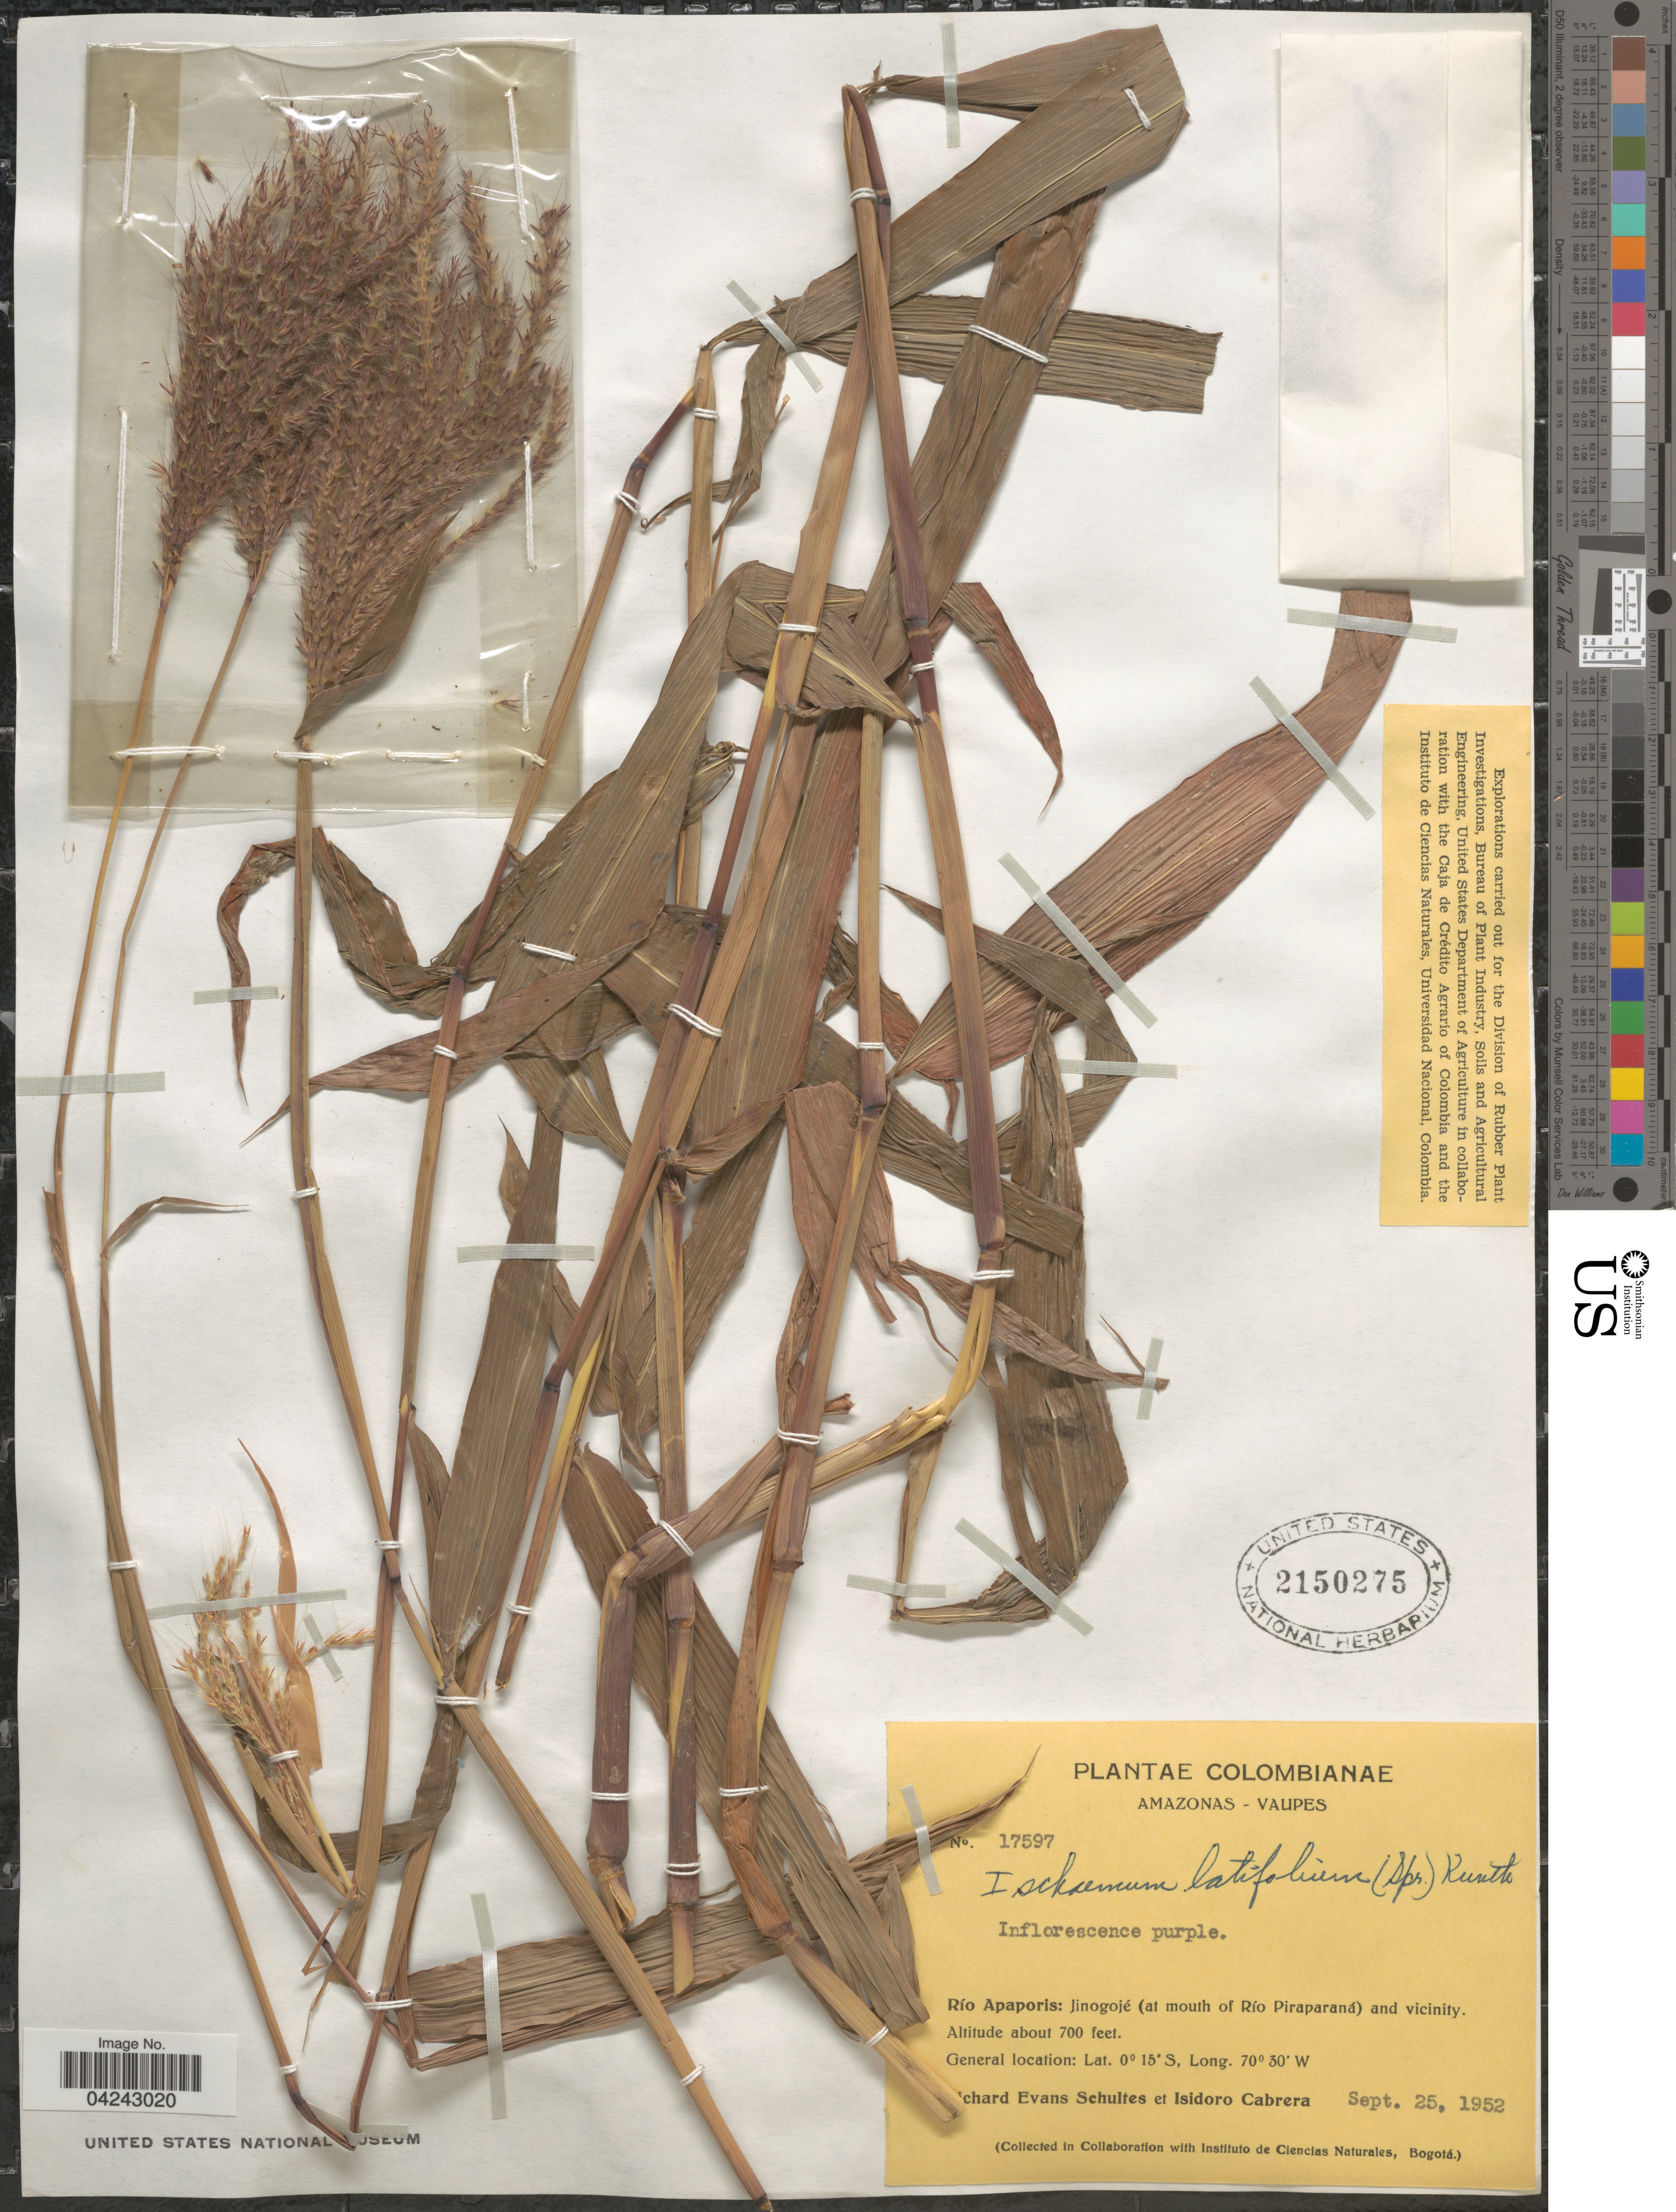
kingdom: Plantae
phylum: Tracheophyta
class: Liliopsida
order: Poales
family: Poaceae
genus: Ischaemum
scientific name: Ischaemum latifolium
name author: (Spreng.) Kunth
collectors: R. E. Schultes & I. Cabrera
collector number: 17597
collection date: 1952-09-25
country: Colombia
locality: Amazonas-Vaupes. Río Apaporis: Jinogojé (at mouth of Río Piraparaná) and vicinity.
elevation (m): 213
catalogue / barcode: US 2150275